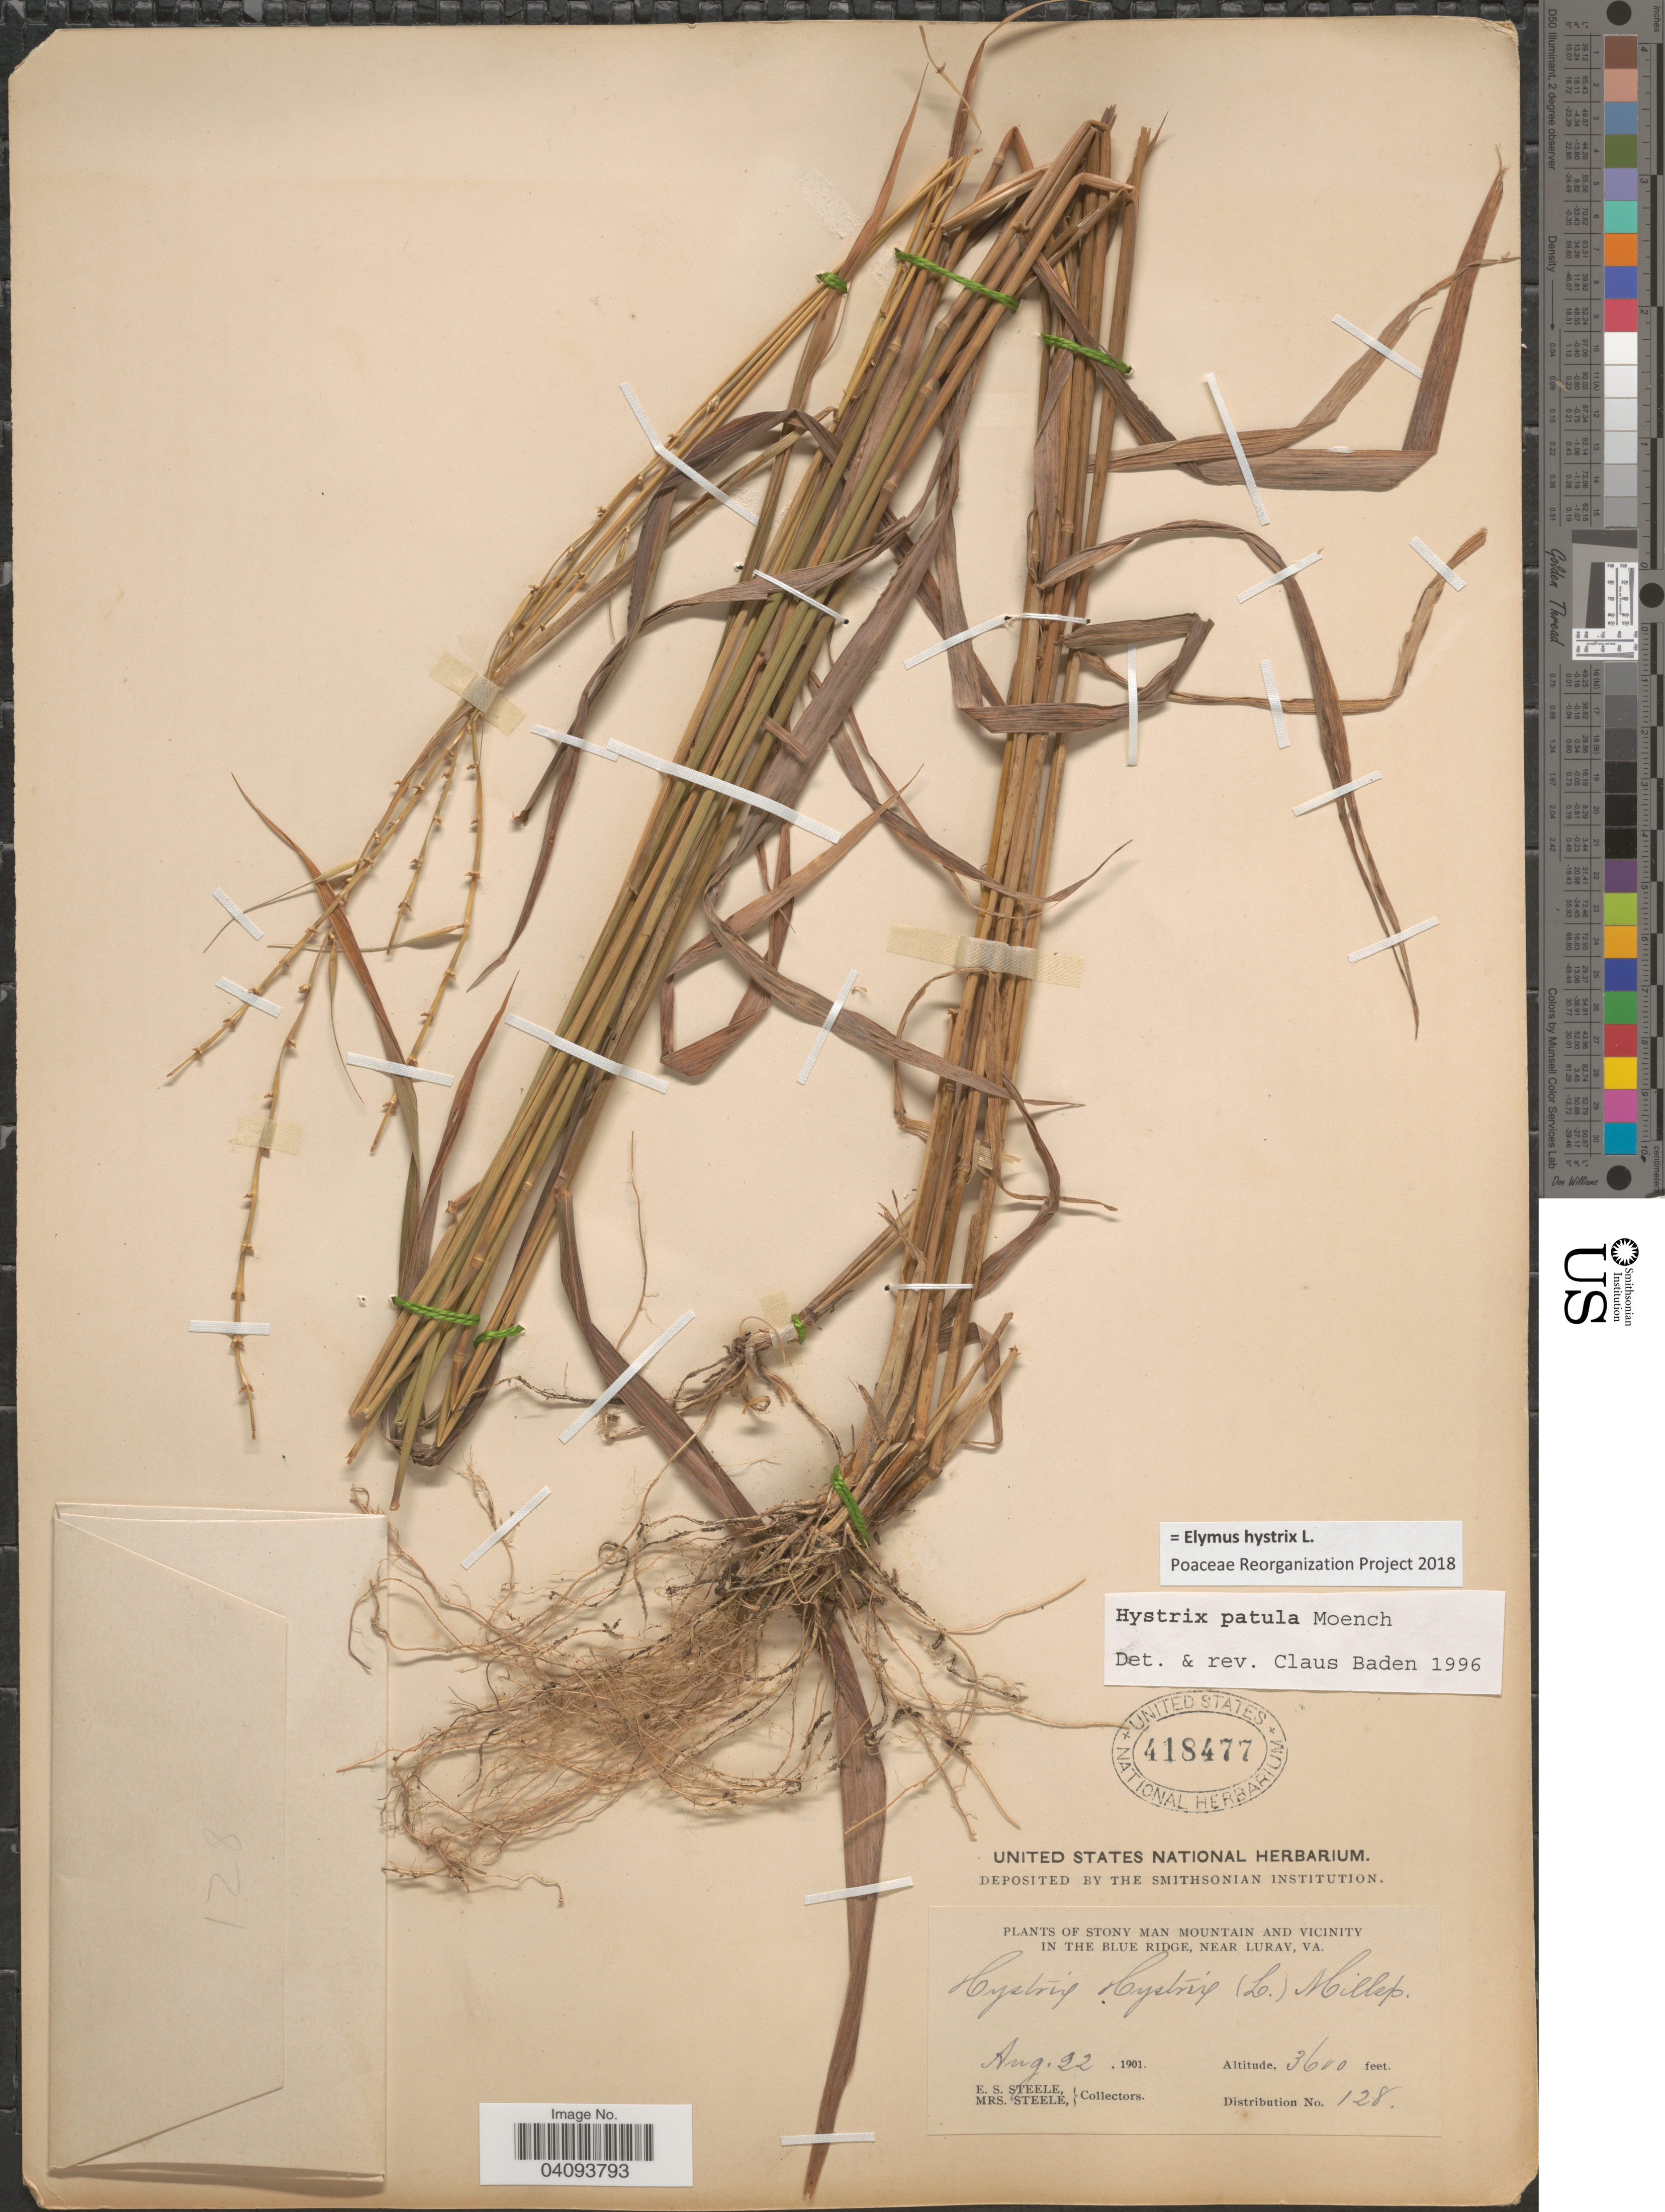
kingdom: Plantae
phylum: Tracheophyta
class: Liliopsida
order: Poales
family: Poaceae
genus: Elymus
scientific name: Elymus hystrix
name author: L.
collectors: E. Steele & Mrs. E. S. Steele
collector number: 128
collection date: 1901-08-22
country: United States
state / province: Virginia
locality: Stony Man Mountain and vicinity in the Blue Ridge, near Luray.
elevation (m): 1097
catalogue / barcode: US 418477